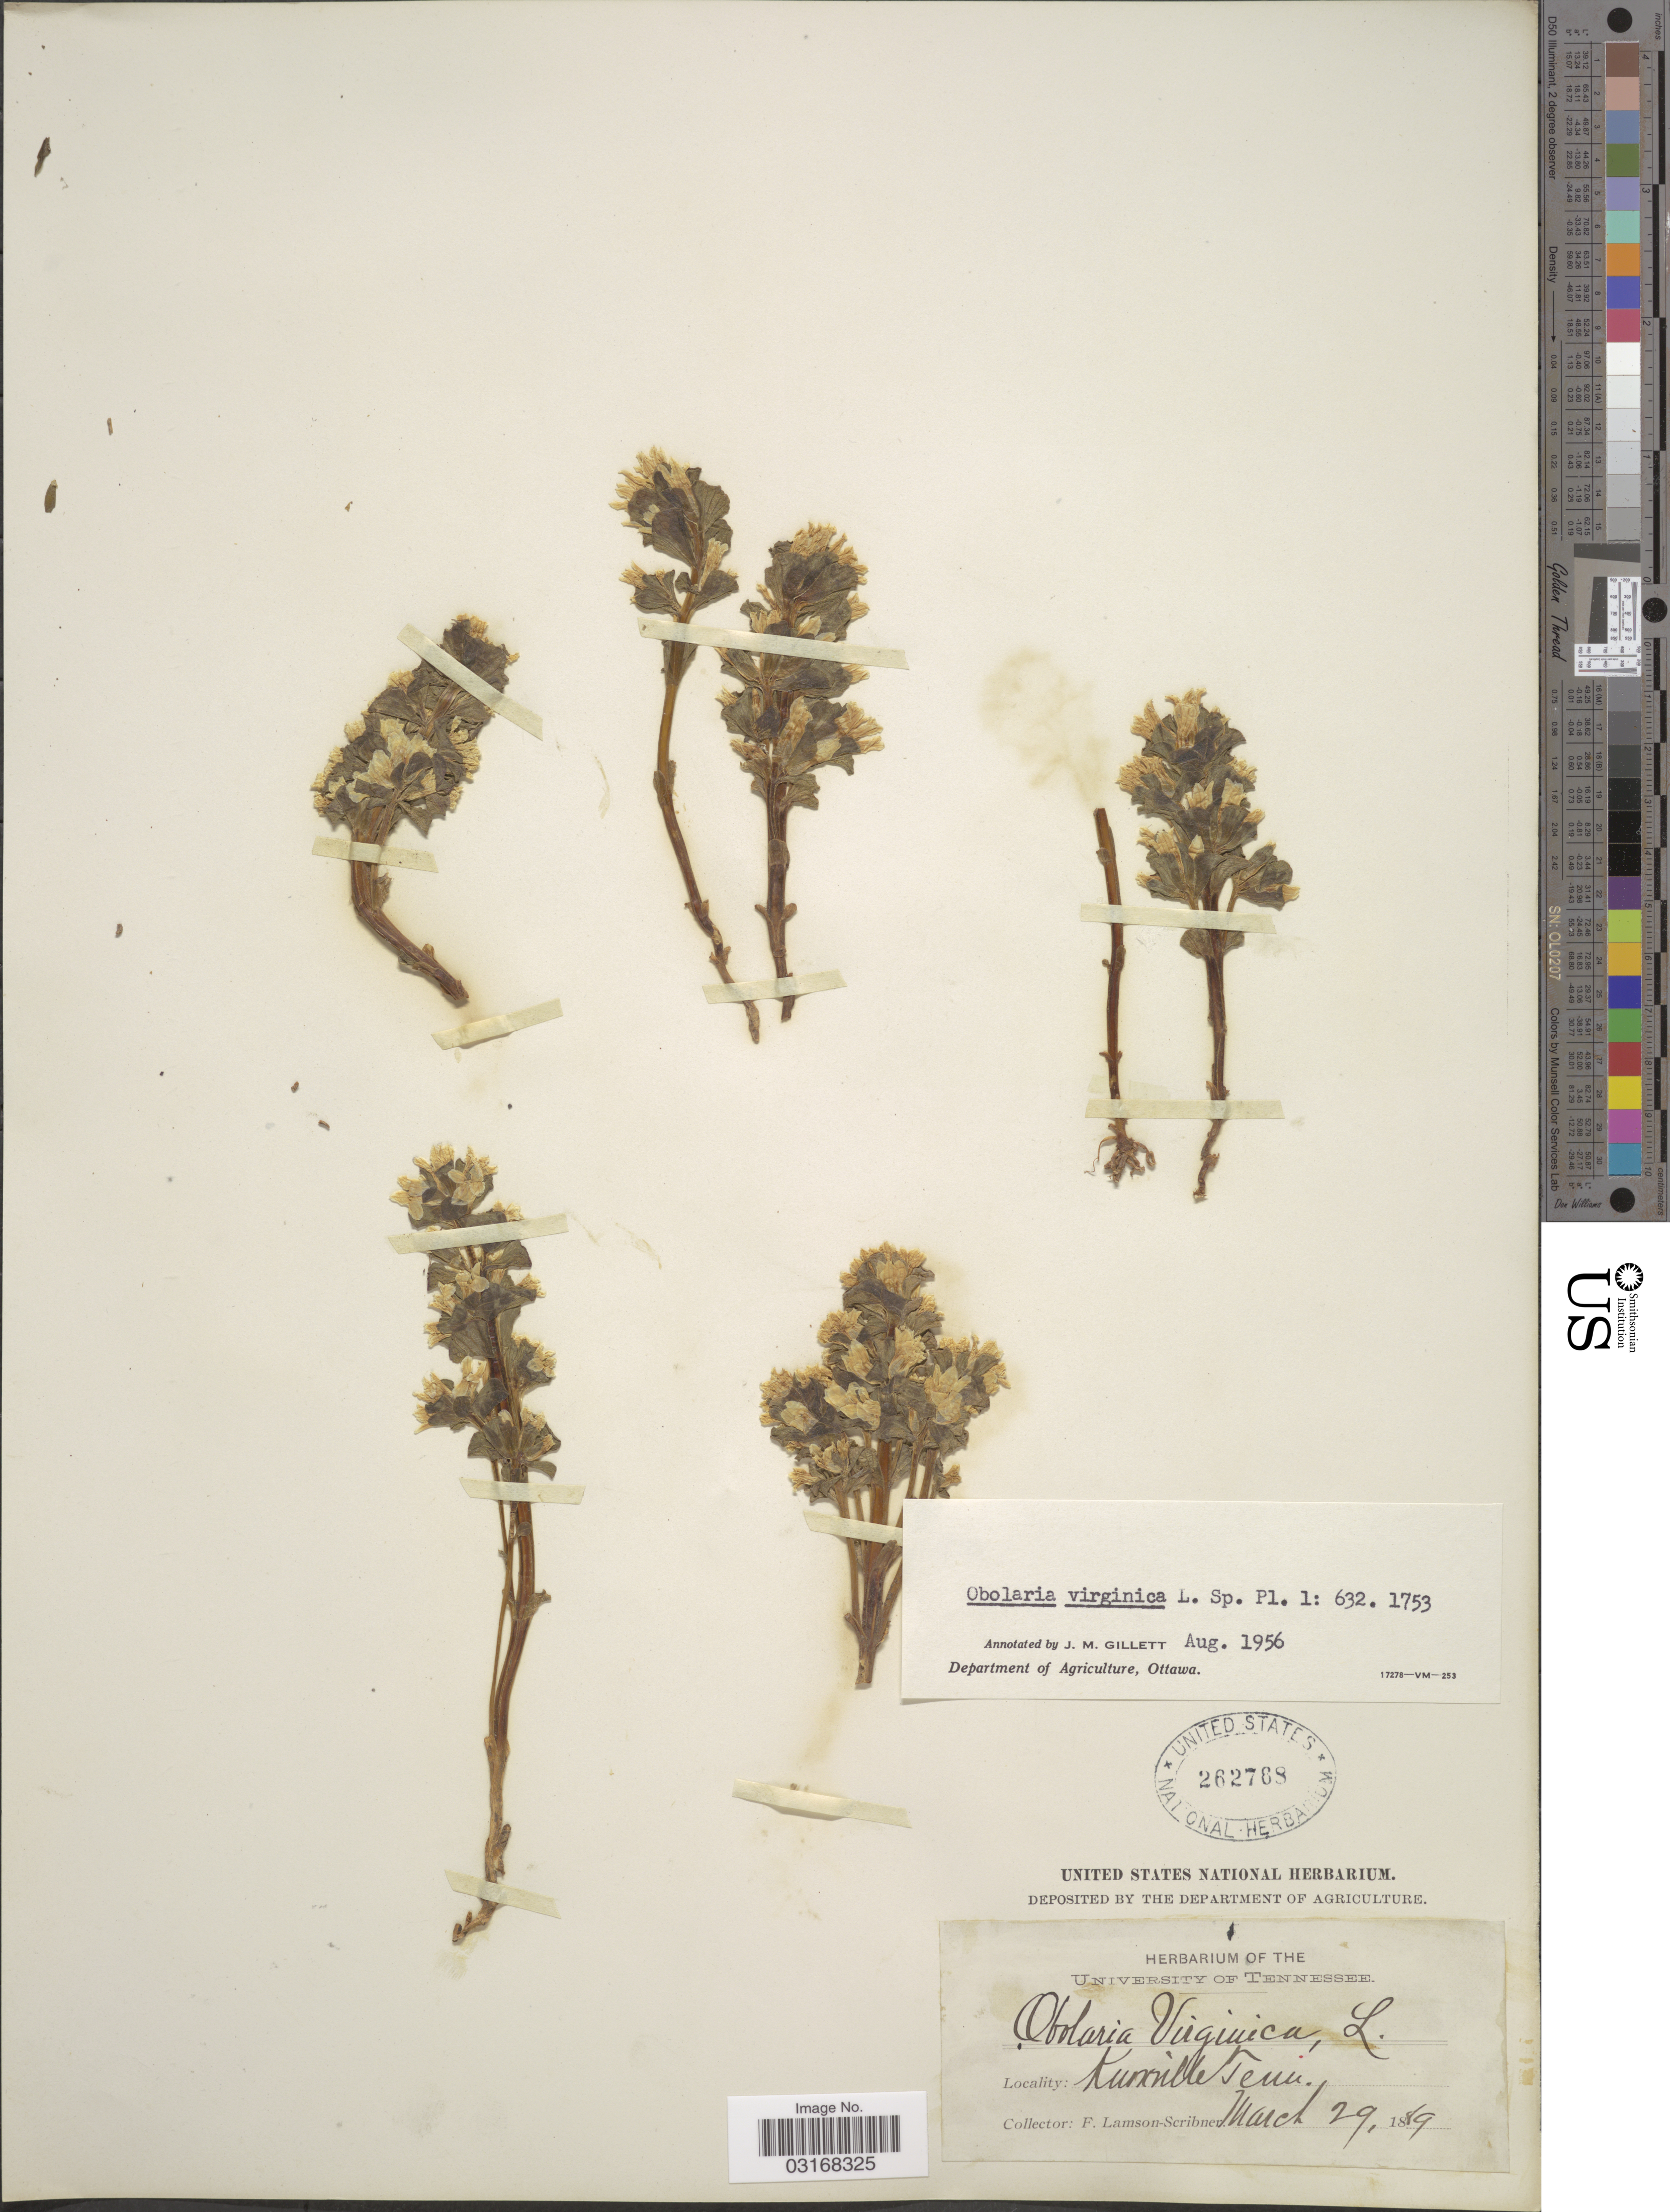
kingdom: Plantae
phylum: Tracheophyta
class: Magnoliopsida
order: Gentianales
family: Gentianaceae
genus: Obolaria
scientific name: Obolaria virginica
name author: L.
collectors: F. Lamson-Scribner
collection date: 1889-03-29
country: United States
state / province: Tennessee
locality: Knoxville, Tenn.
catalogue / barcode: US 262768